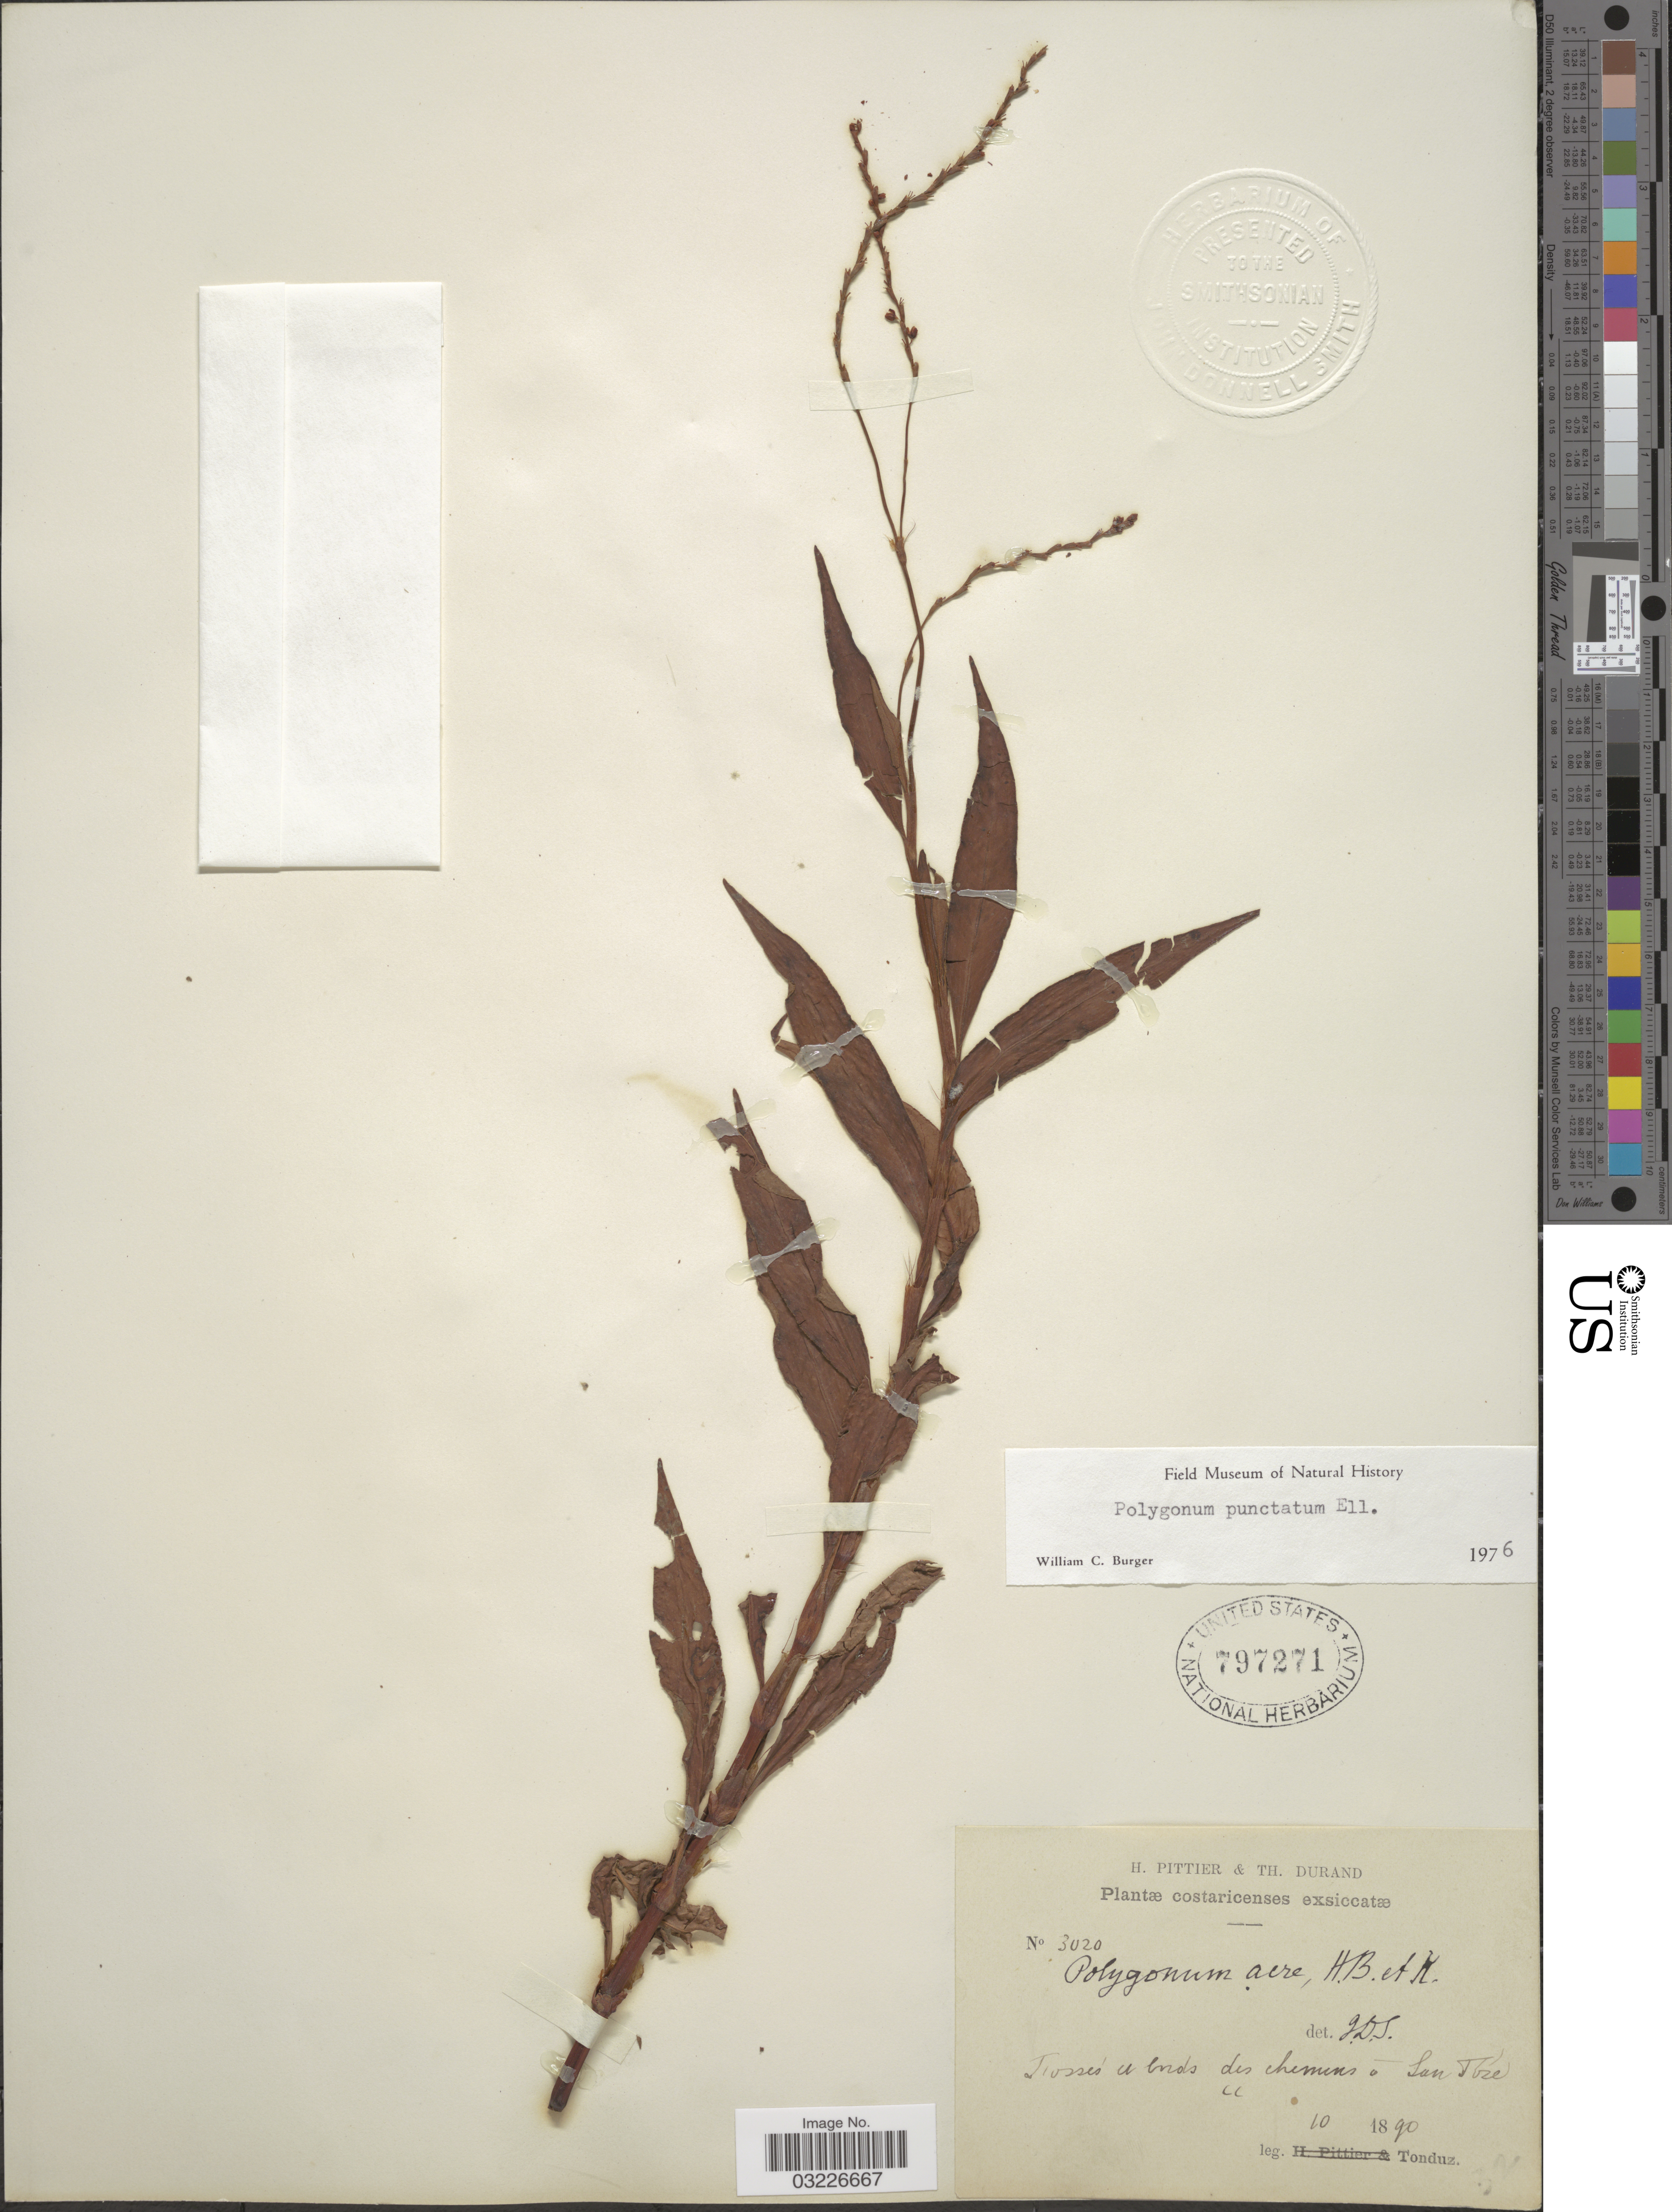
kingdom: Plantae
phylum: Tracheophyta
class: Magnoliopsida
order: Caryophyllales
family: Polygonaceae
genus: Persicaria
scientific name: Persicaria punctata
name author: (Elliott) Small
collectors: Tonduz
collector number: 3020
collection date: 1890-10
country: Costa Rica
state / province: San José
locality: Fossés a bords des chemins á San José.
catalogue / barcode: US 797271